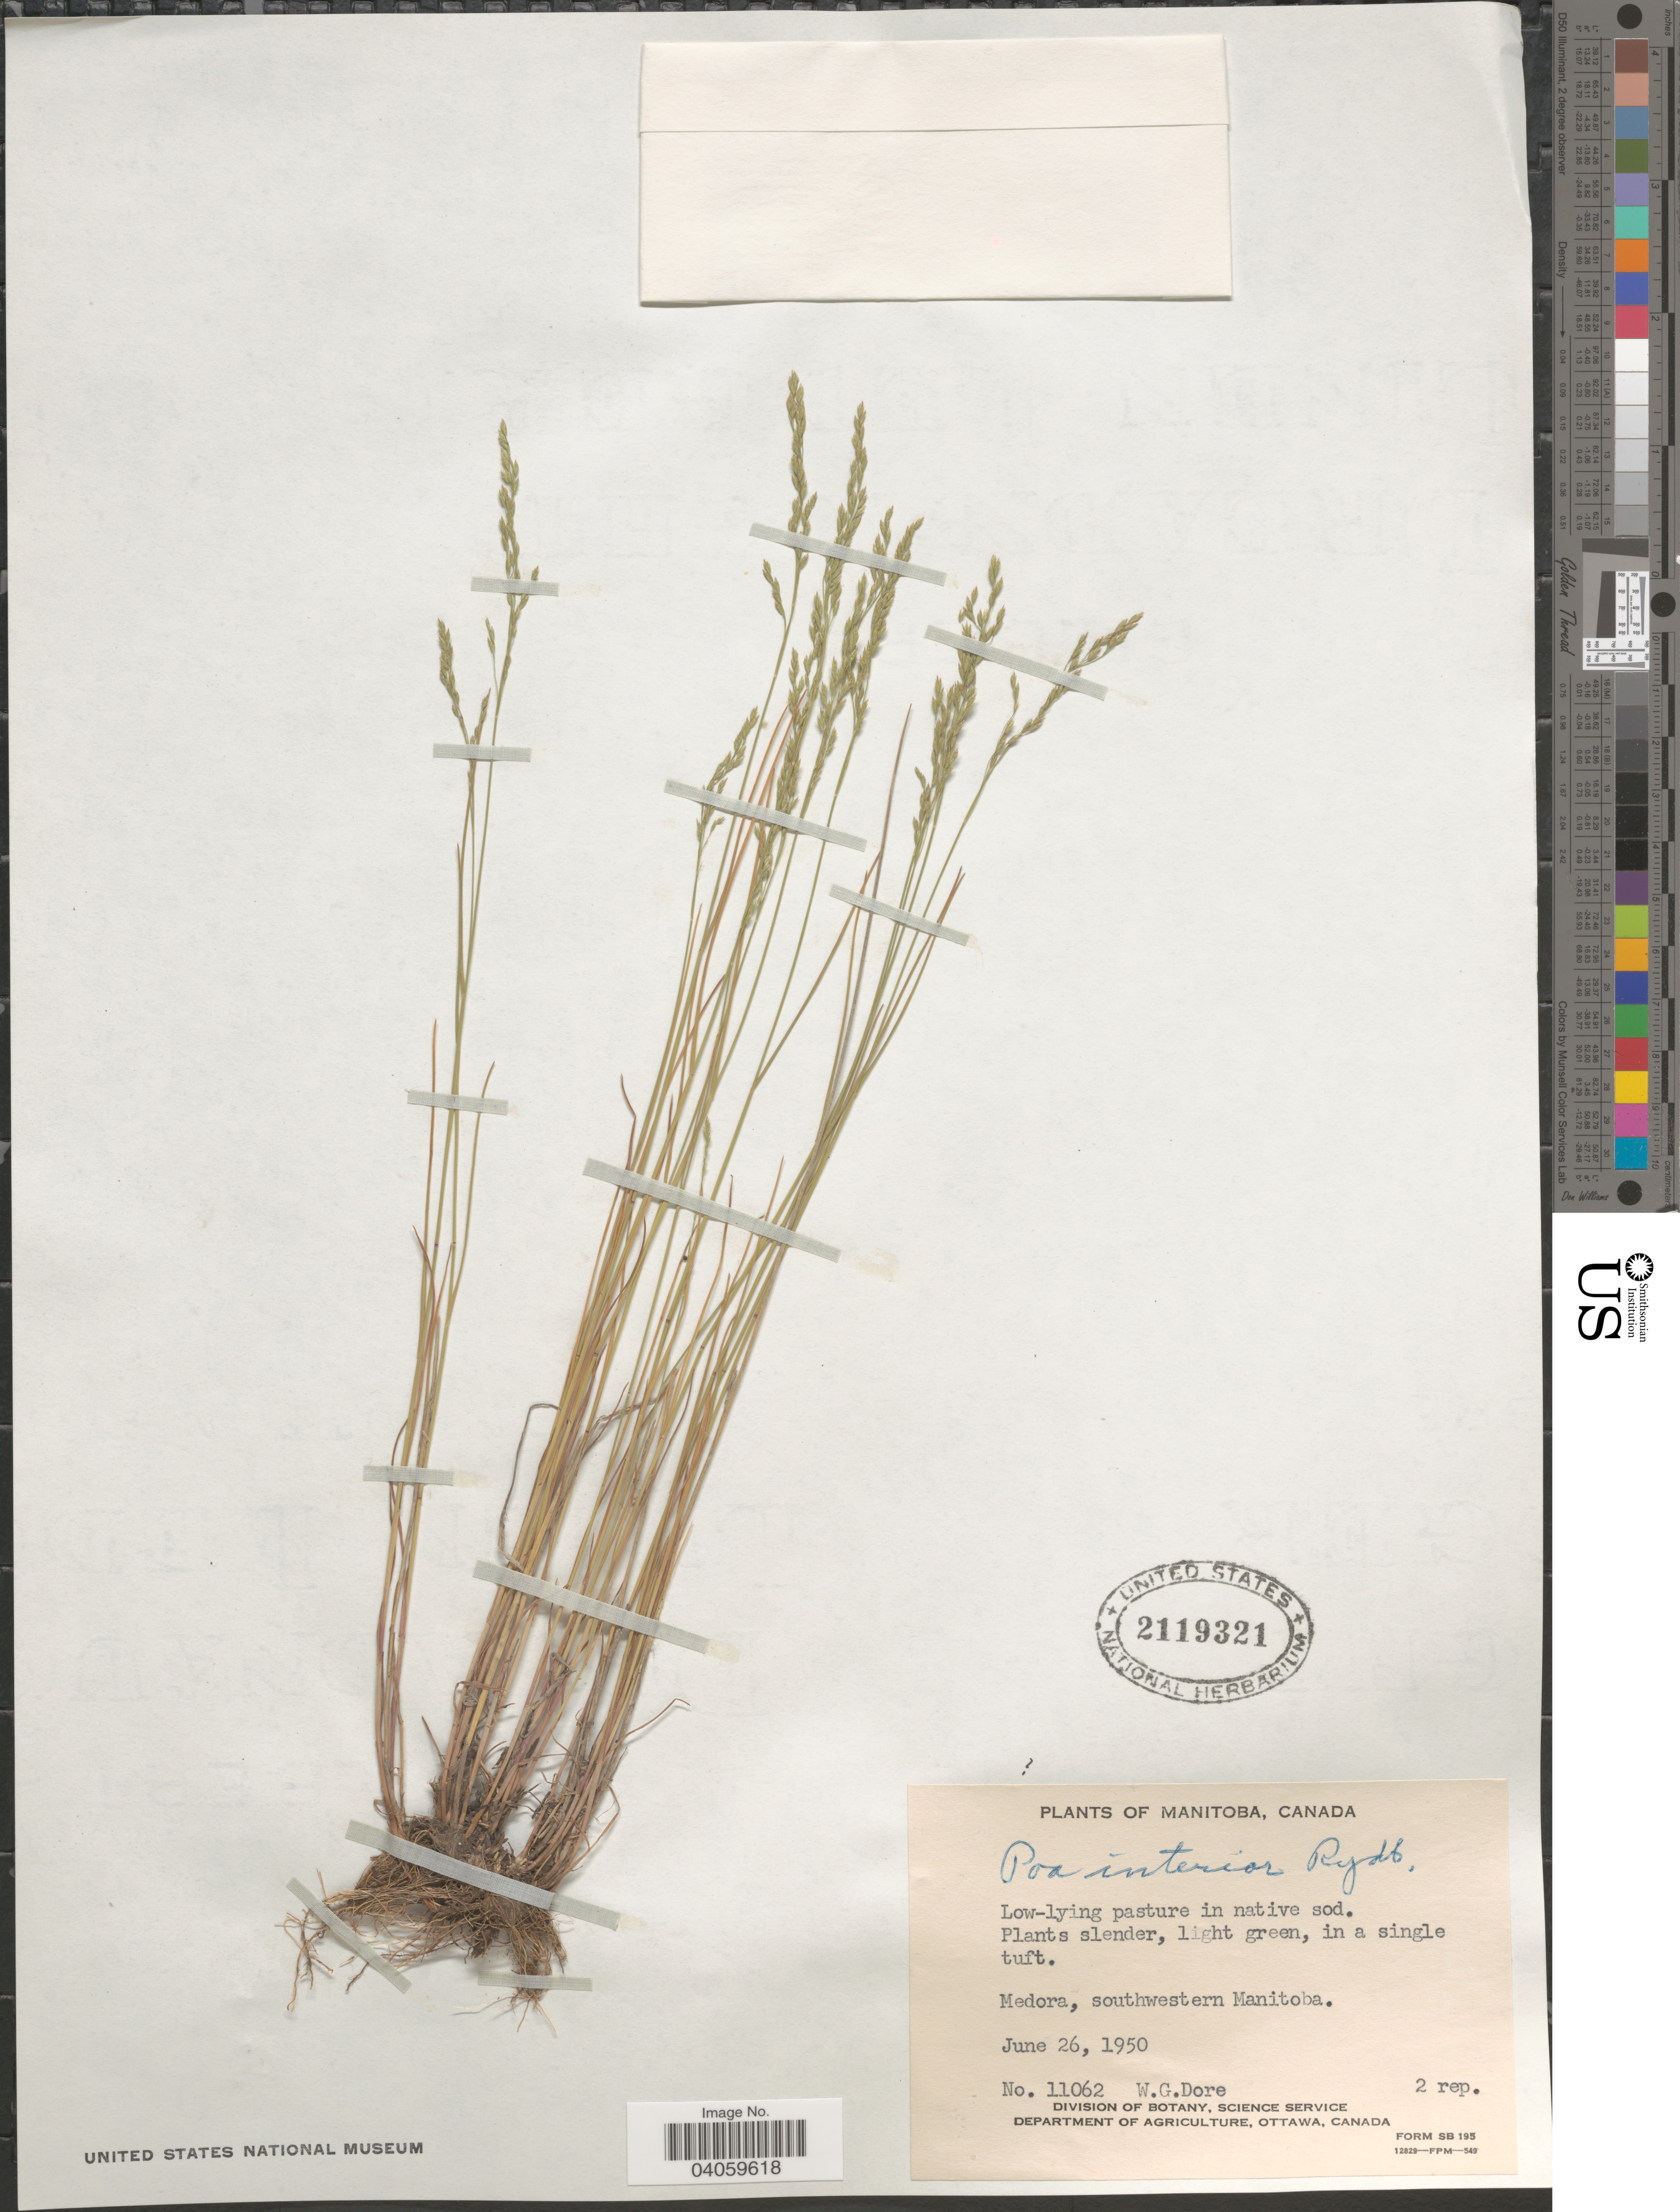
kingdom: Plantae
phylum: Tracheophyta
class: Liliopsida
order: Poales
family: Poaceae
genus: Poa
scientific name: Poa interior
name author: Rydb.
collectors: W. Dore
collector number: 11062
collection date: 1950-06-26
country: Canada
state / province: Manitoba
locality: Medora, southwestern Manitoba.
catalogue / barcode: US 2119321